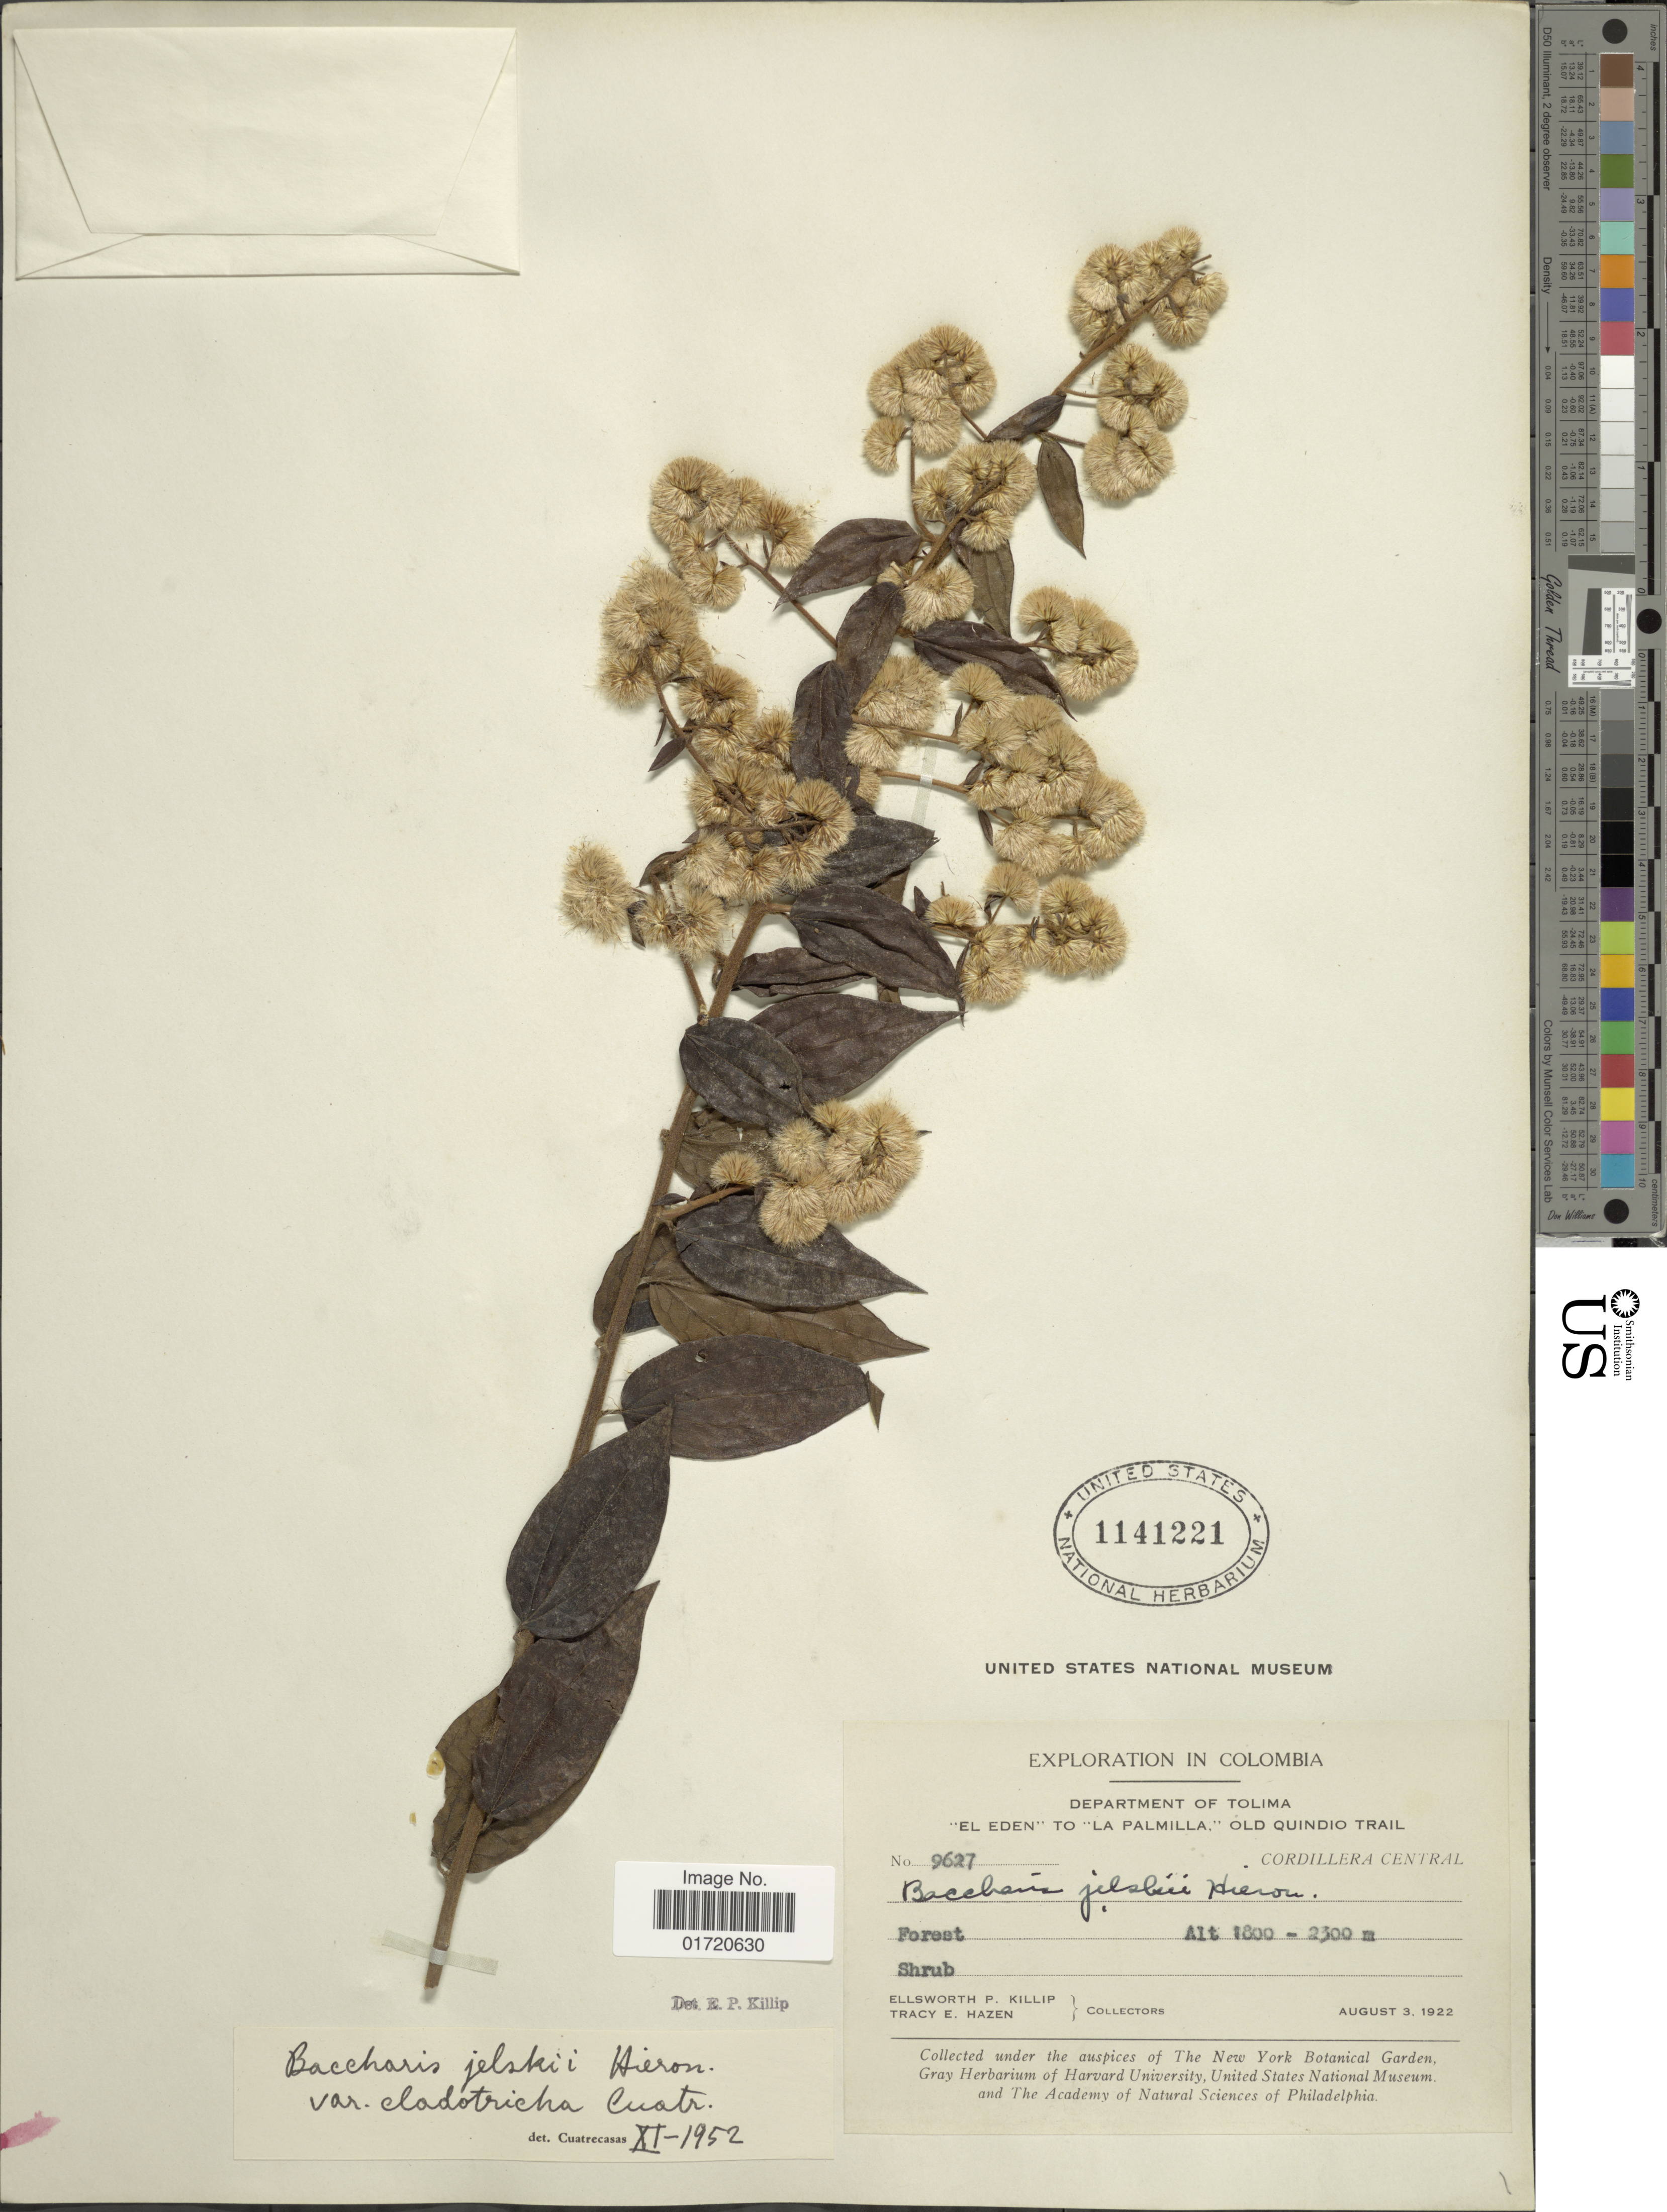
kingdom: Plantae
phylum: Tracheophyta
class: Magnoliopsida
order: Asterales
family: Asteraceae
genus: Baccharis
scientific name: Baccharis jelskii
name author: Hieron.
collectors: E. P. Killip & T. E. Hazen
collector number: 9627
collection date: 1922-08-03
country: Colombia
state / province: Tolima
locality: El Eden to La Palmilla, Old Quindio Trail, Cordillera Central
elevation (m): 1800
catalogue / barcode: US 1141221